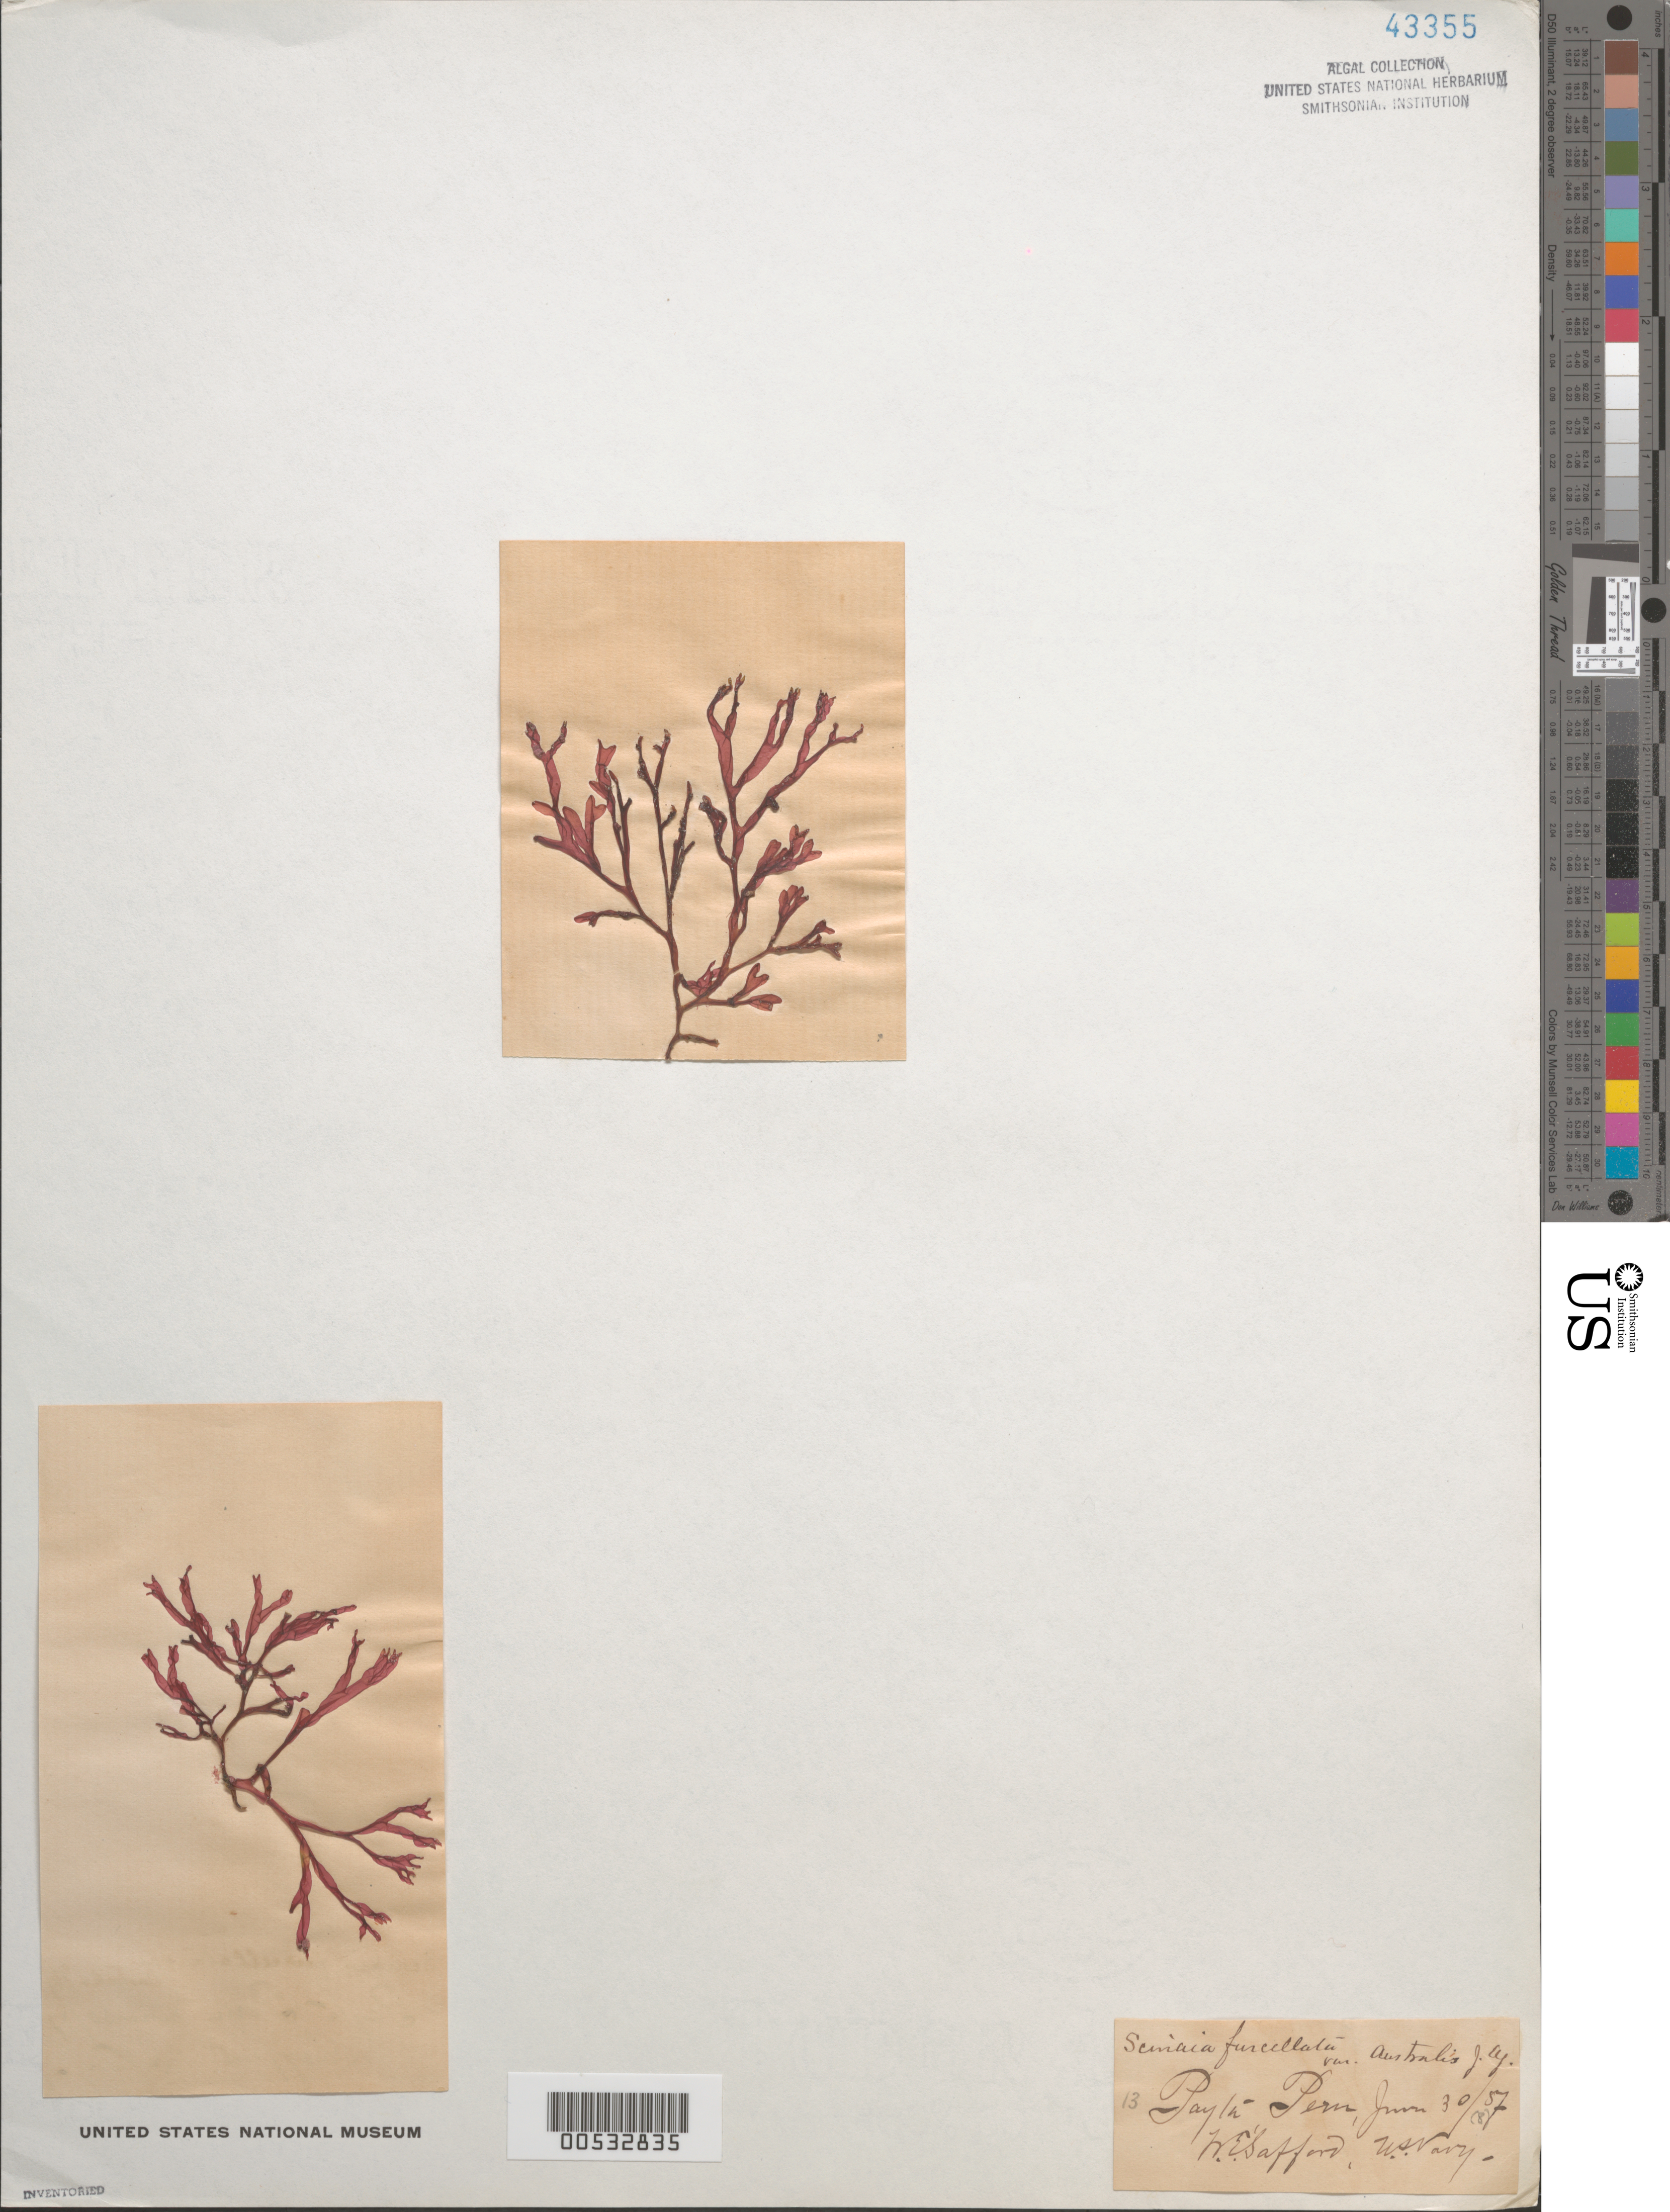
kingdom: Plantae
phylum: Rhodophyta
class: Florideophyceae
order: Nemaliales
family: Scinaiaceae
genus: Scinaia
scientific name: Scinaia furcellata var. australis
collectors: W. E. Safford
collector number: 13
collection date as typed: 30 Jun 1887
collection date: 1887-06-30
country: Peru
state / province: Piura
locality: Paita (Payta)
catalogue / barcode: US 43355